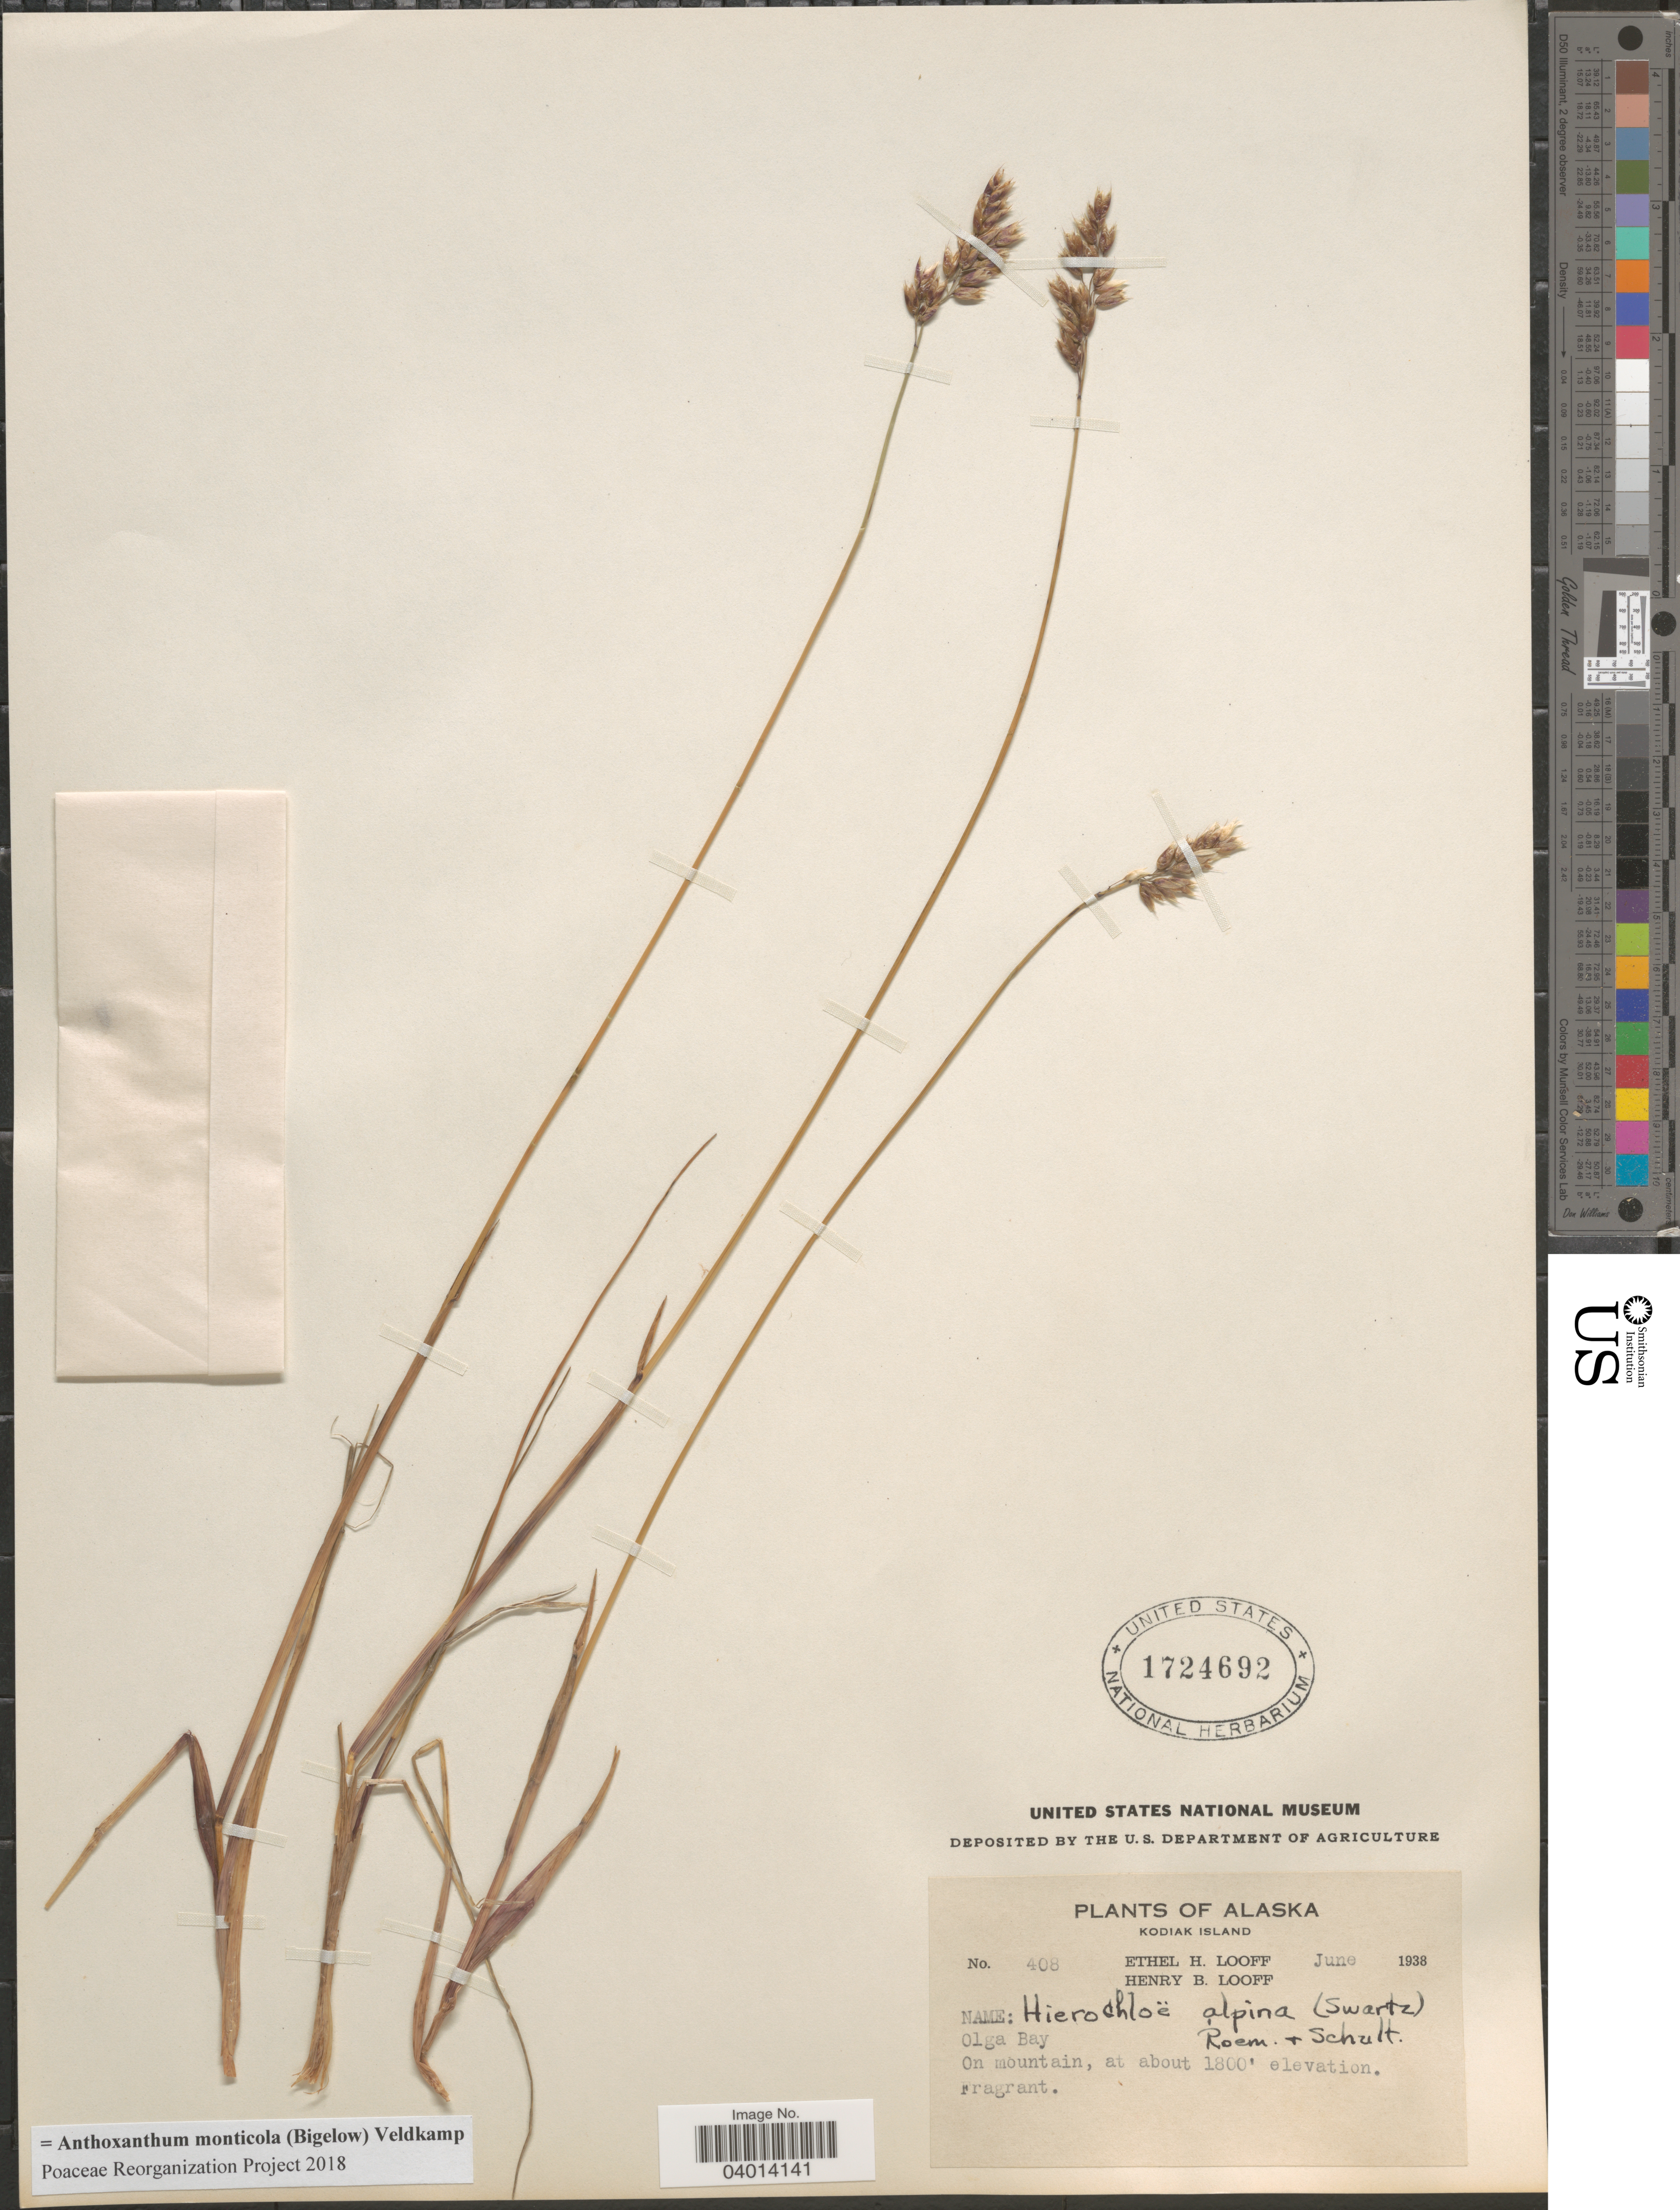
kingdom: Plantae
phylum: Tracheophyta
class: Liliopsida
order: Poales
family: Poaceae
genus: Anthoxanthum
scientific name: Anthoxanthum monticola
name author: (Bigelow) Veldkamp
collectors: E. Looff & H. Looff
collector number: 408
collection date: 1938-06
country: United States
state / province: Alaska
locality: Kodiak Island. Olga Bay.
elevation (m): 549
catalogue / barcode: US 1724692